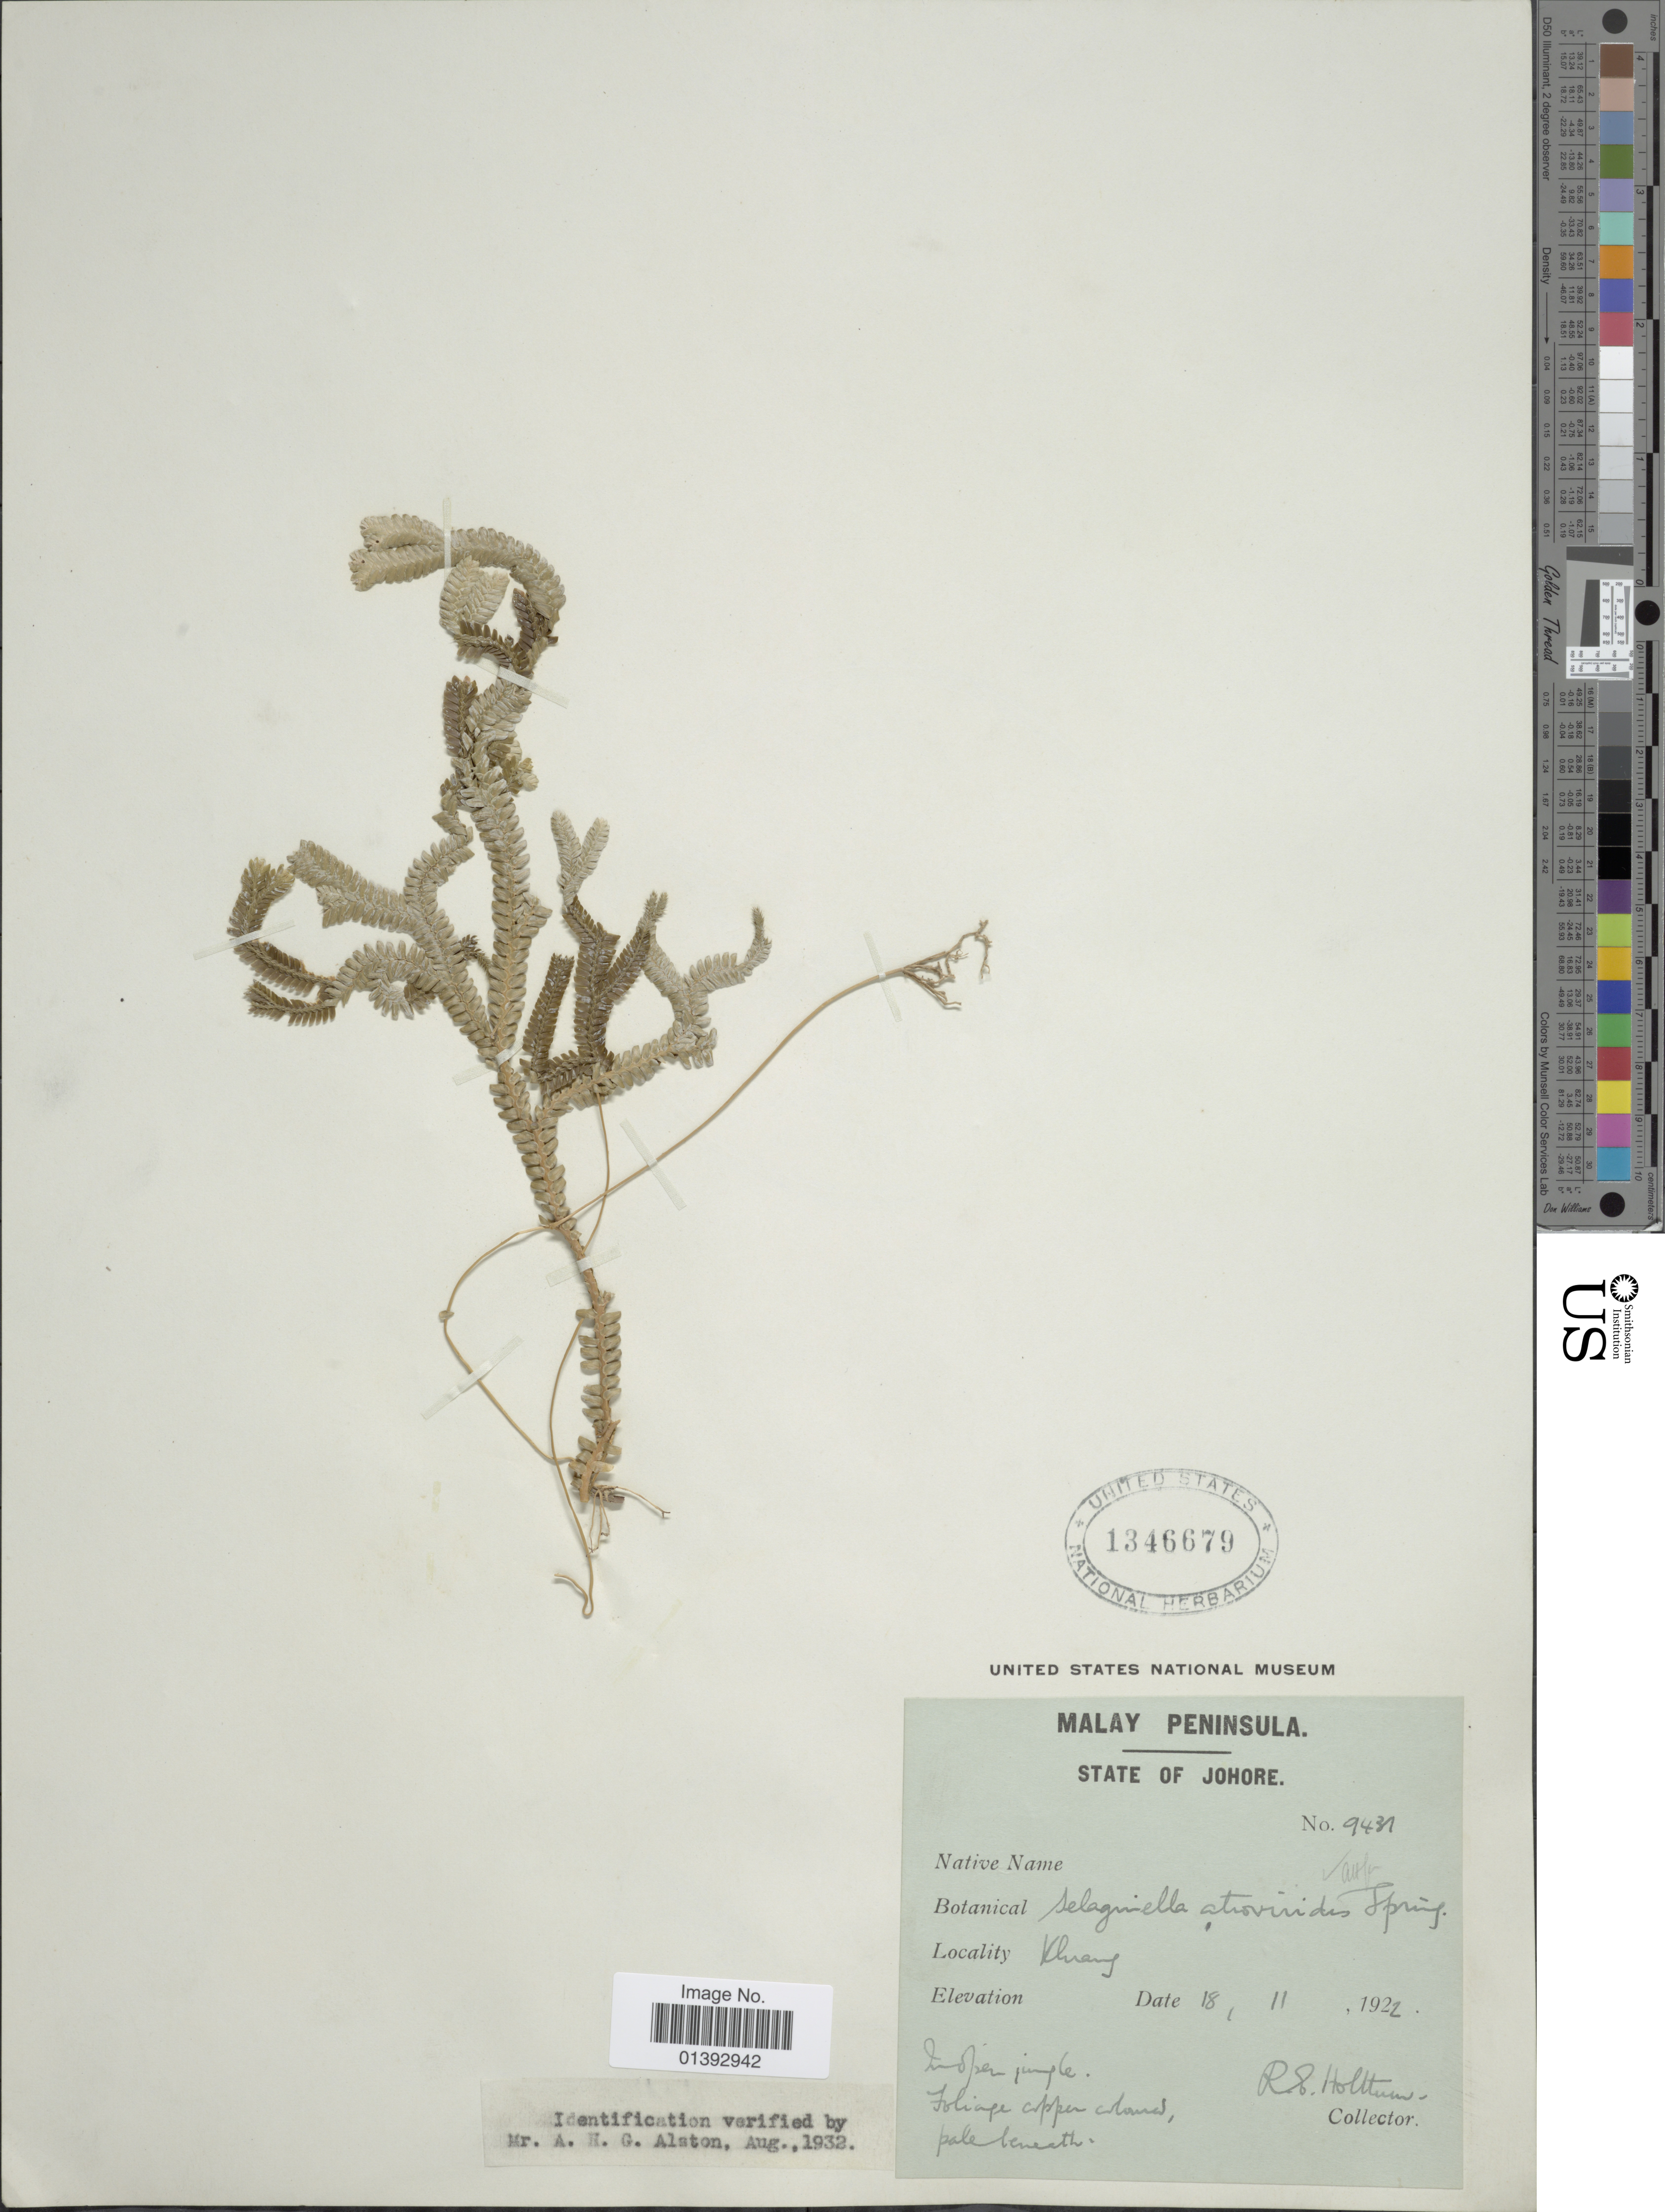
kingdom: Plantae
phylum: Tracheophyta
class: Lycopodiopsida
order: Selaginellales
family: Selaginellaceae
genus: Selaginella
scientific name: Selaginella intermedia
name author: (Blume) Spring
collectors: R. E. Holttum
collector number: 9431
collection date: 1922-11-18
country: Malaysia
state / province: Johor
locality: Khrang [interpreted]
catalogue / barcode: US 1346679